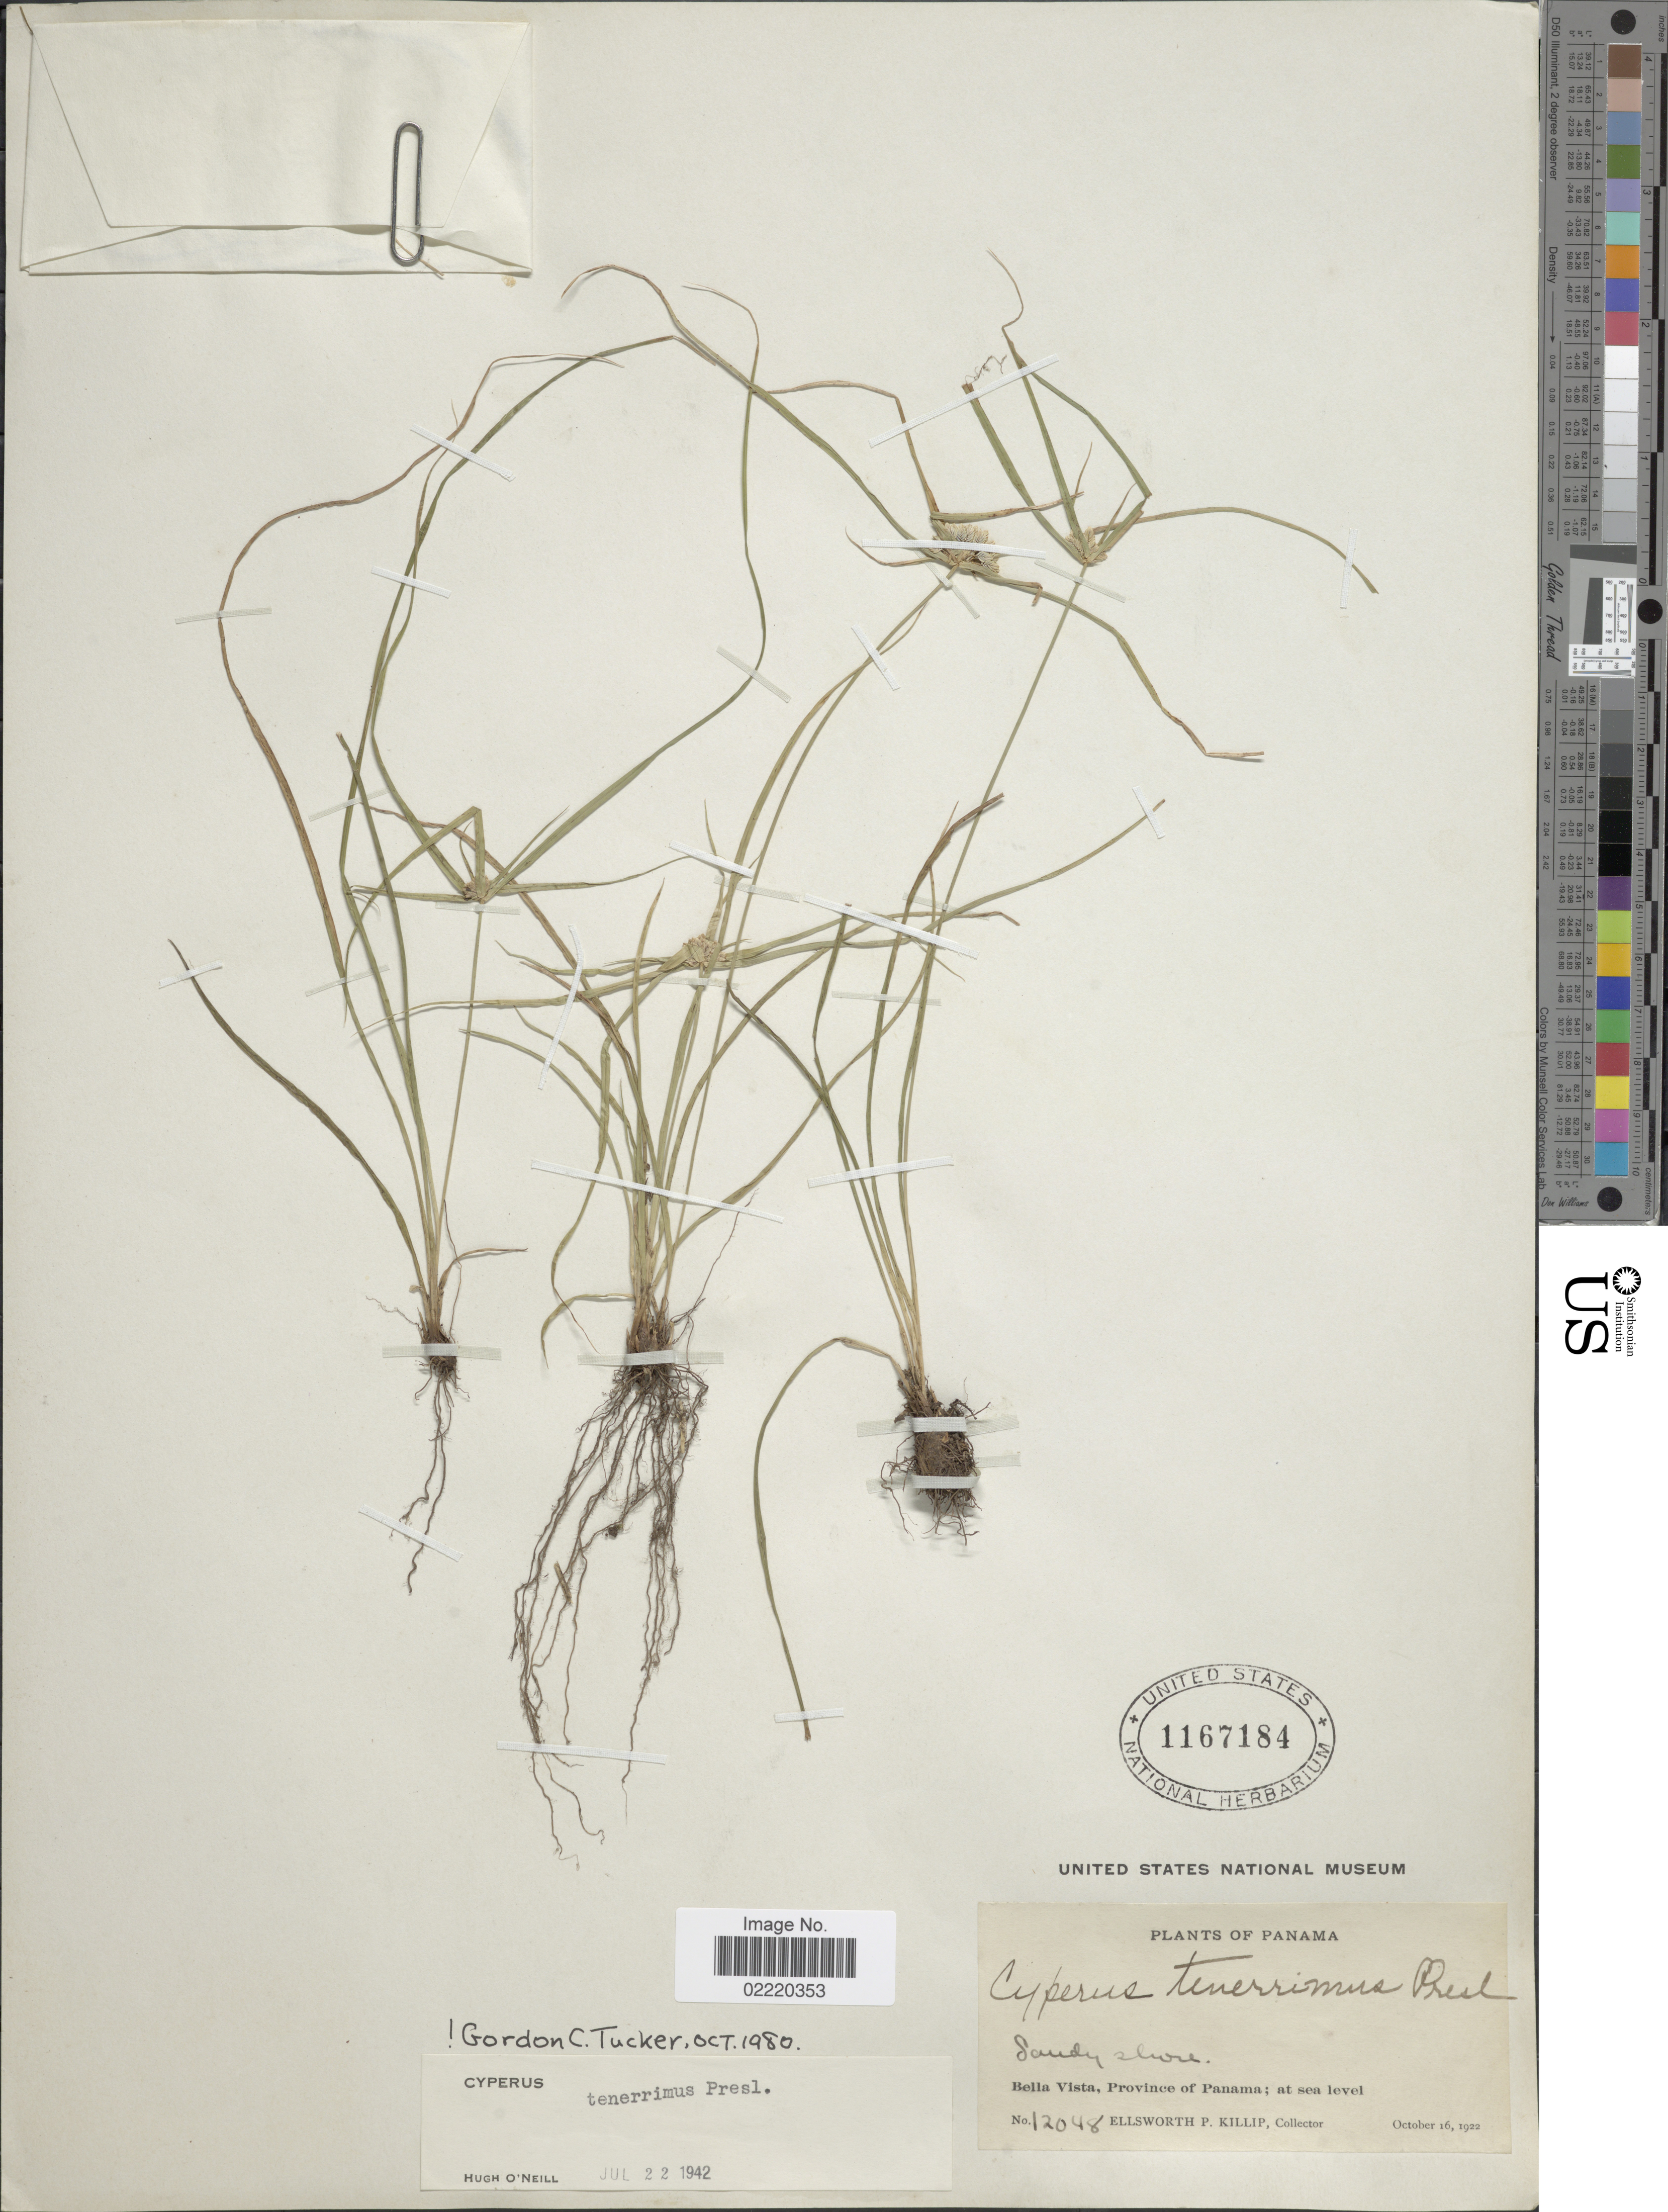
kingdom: Plantae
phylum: Tracheophyta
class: Liliopsida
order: Poales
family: Cyperaceae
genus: Cyperus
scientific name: Cyperus tenerrimus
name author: J. Presl & C. Presl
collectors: E. P. Killip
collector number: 12048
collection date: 1922-10-16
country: Panama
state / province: Panamá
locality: Sandy shore, Bella Vista.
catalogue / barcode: US 1167184